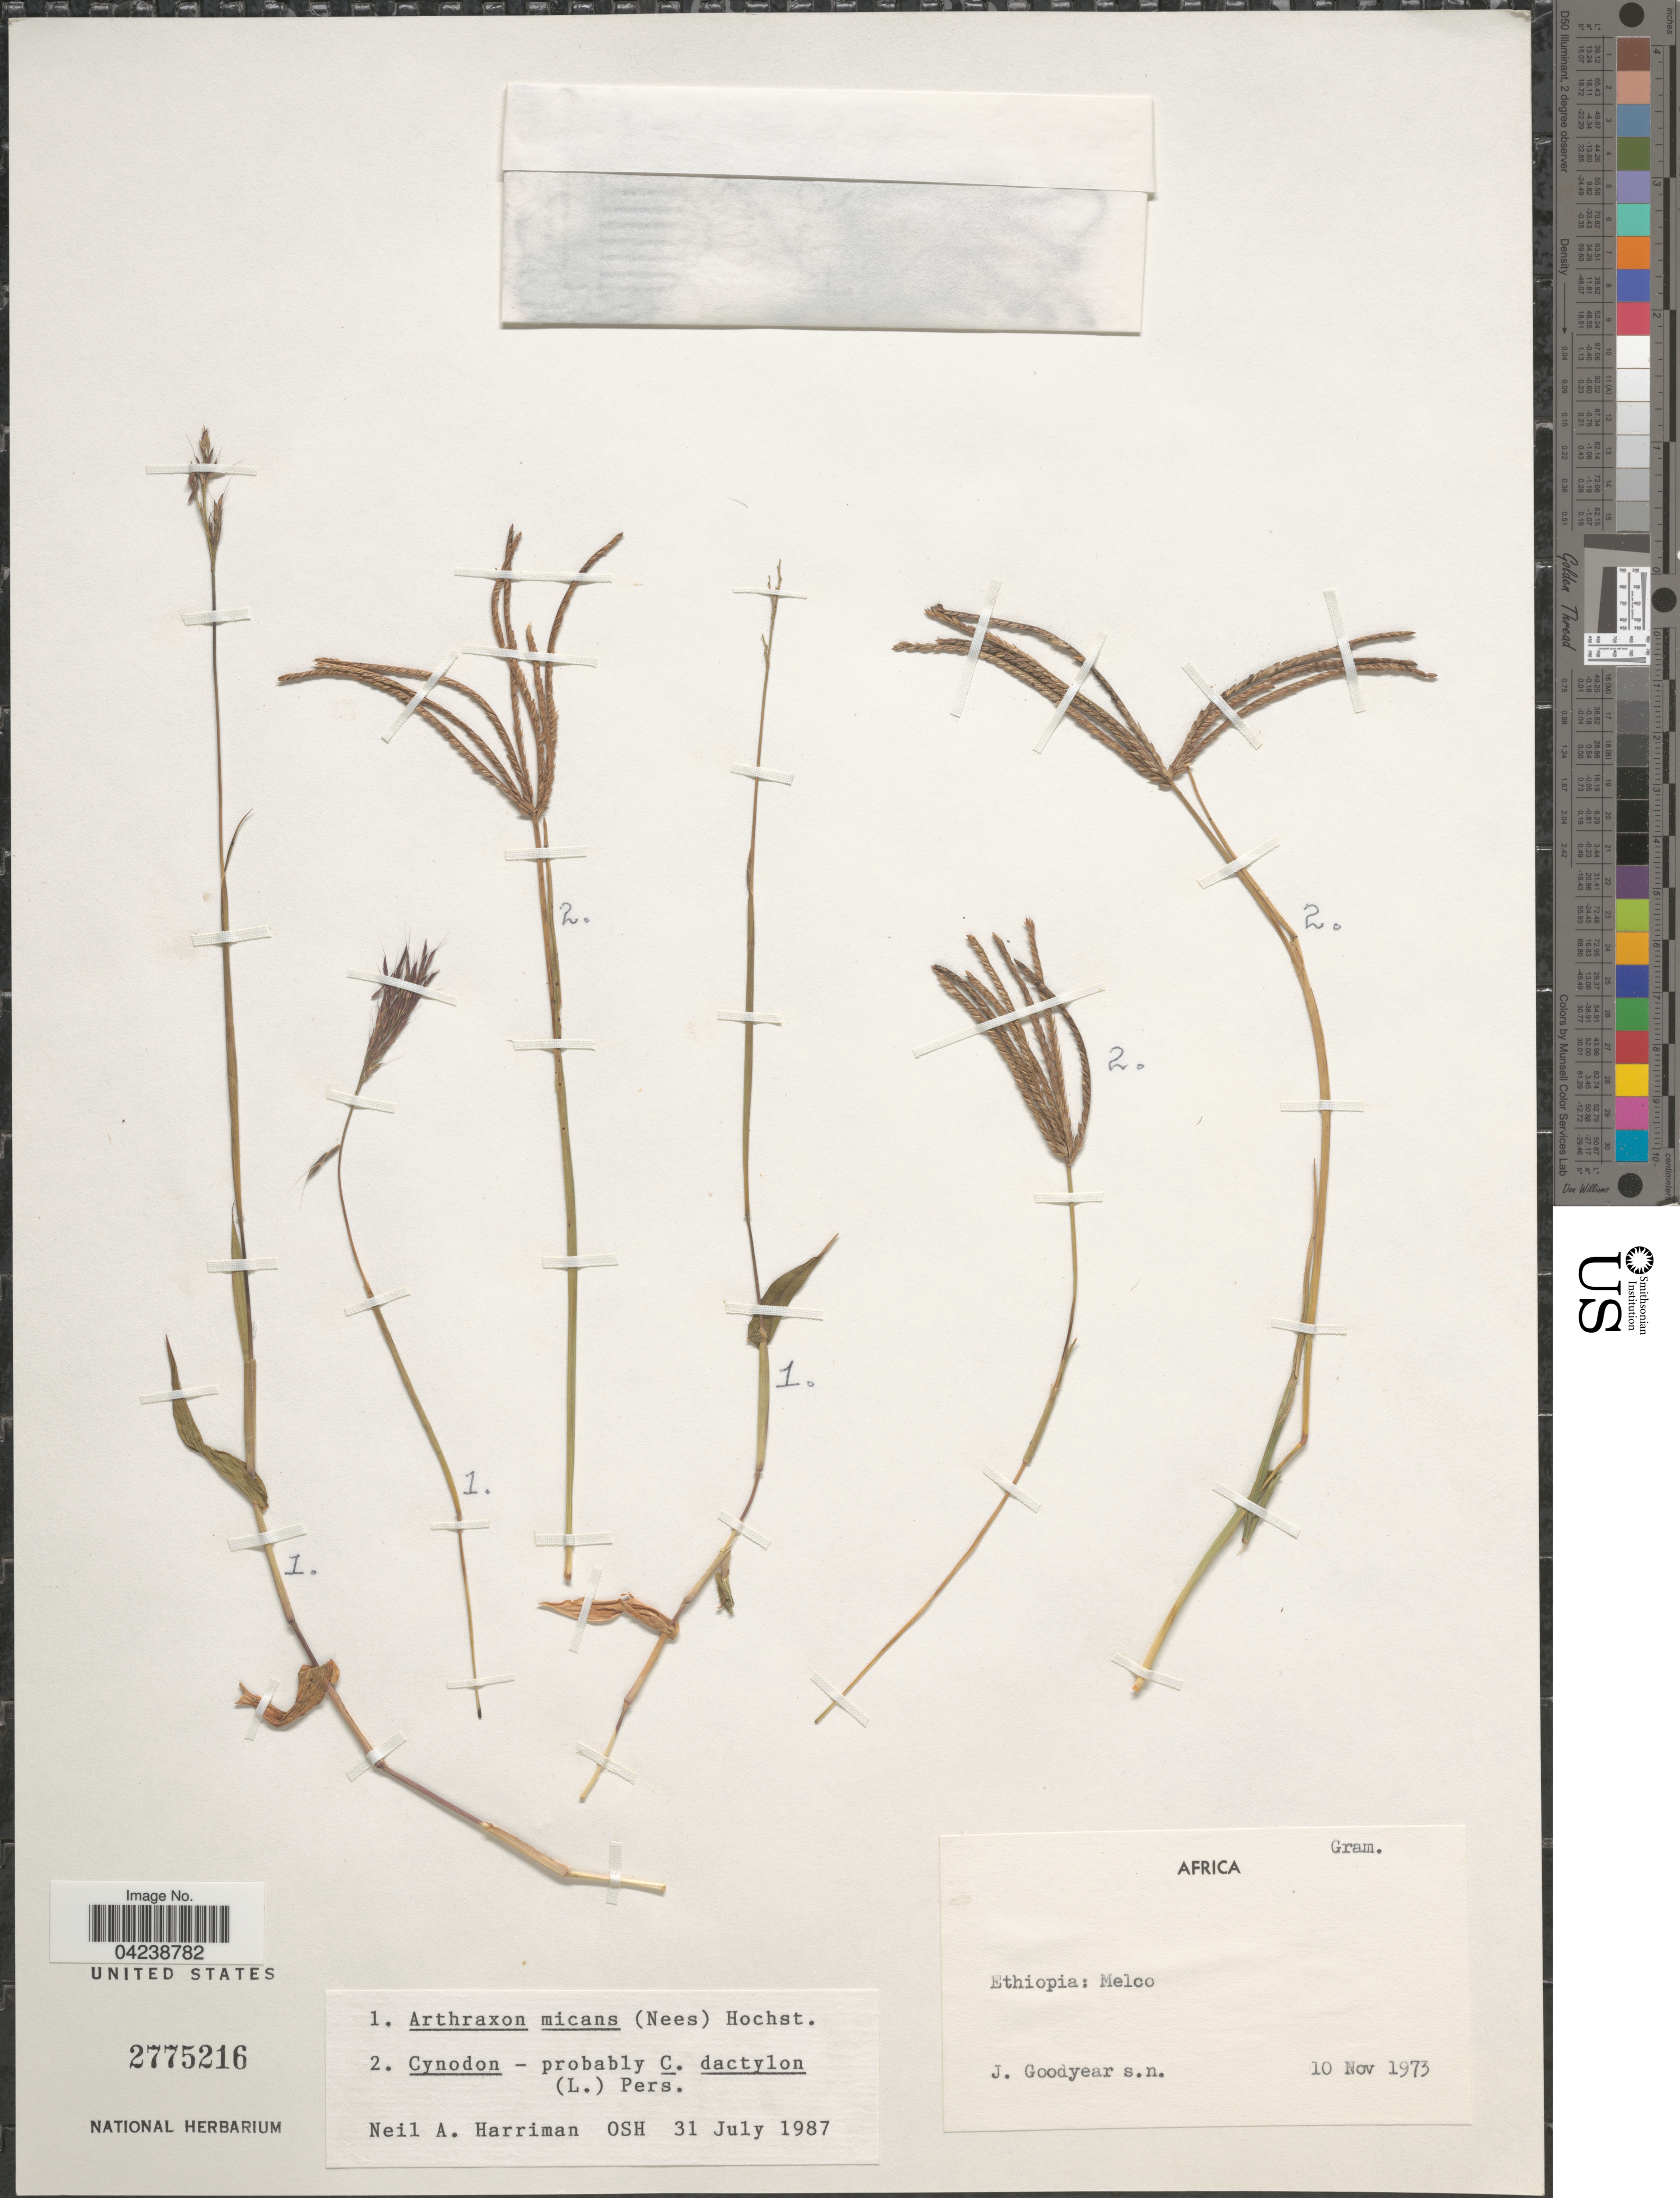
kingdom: Plantae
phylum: Tracheophyta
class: Liliopsida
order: Poales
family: Poaceae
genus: Arthraxon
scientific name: Arthraxon hispidus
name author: (Thunb.) Makino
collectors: J. Goodyear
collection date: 1973-11-10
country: Ethiopia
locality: Melco.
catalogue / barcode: US 2775216